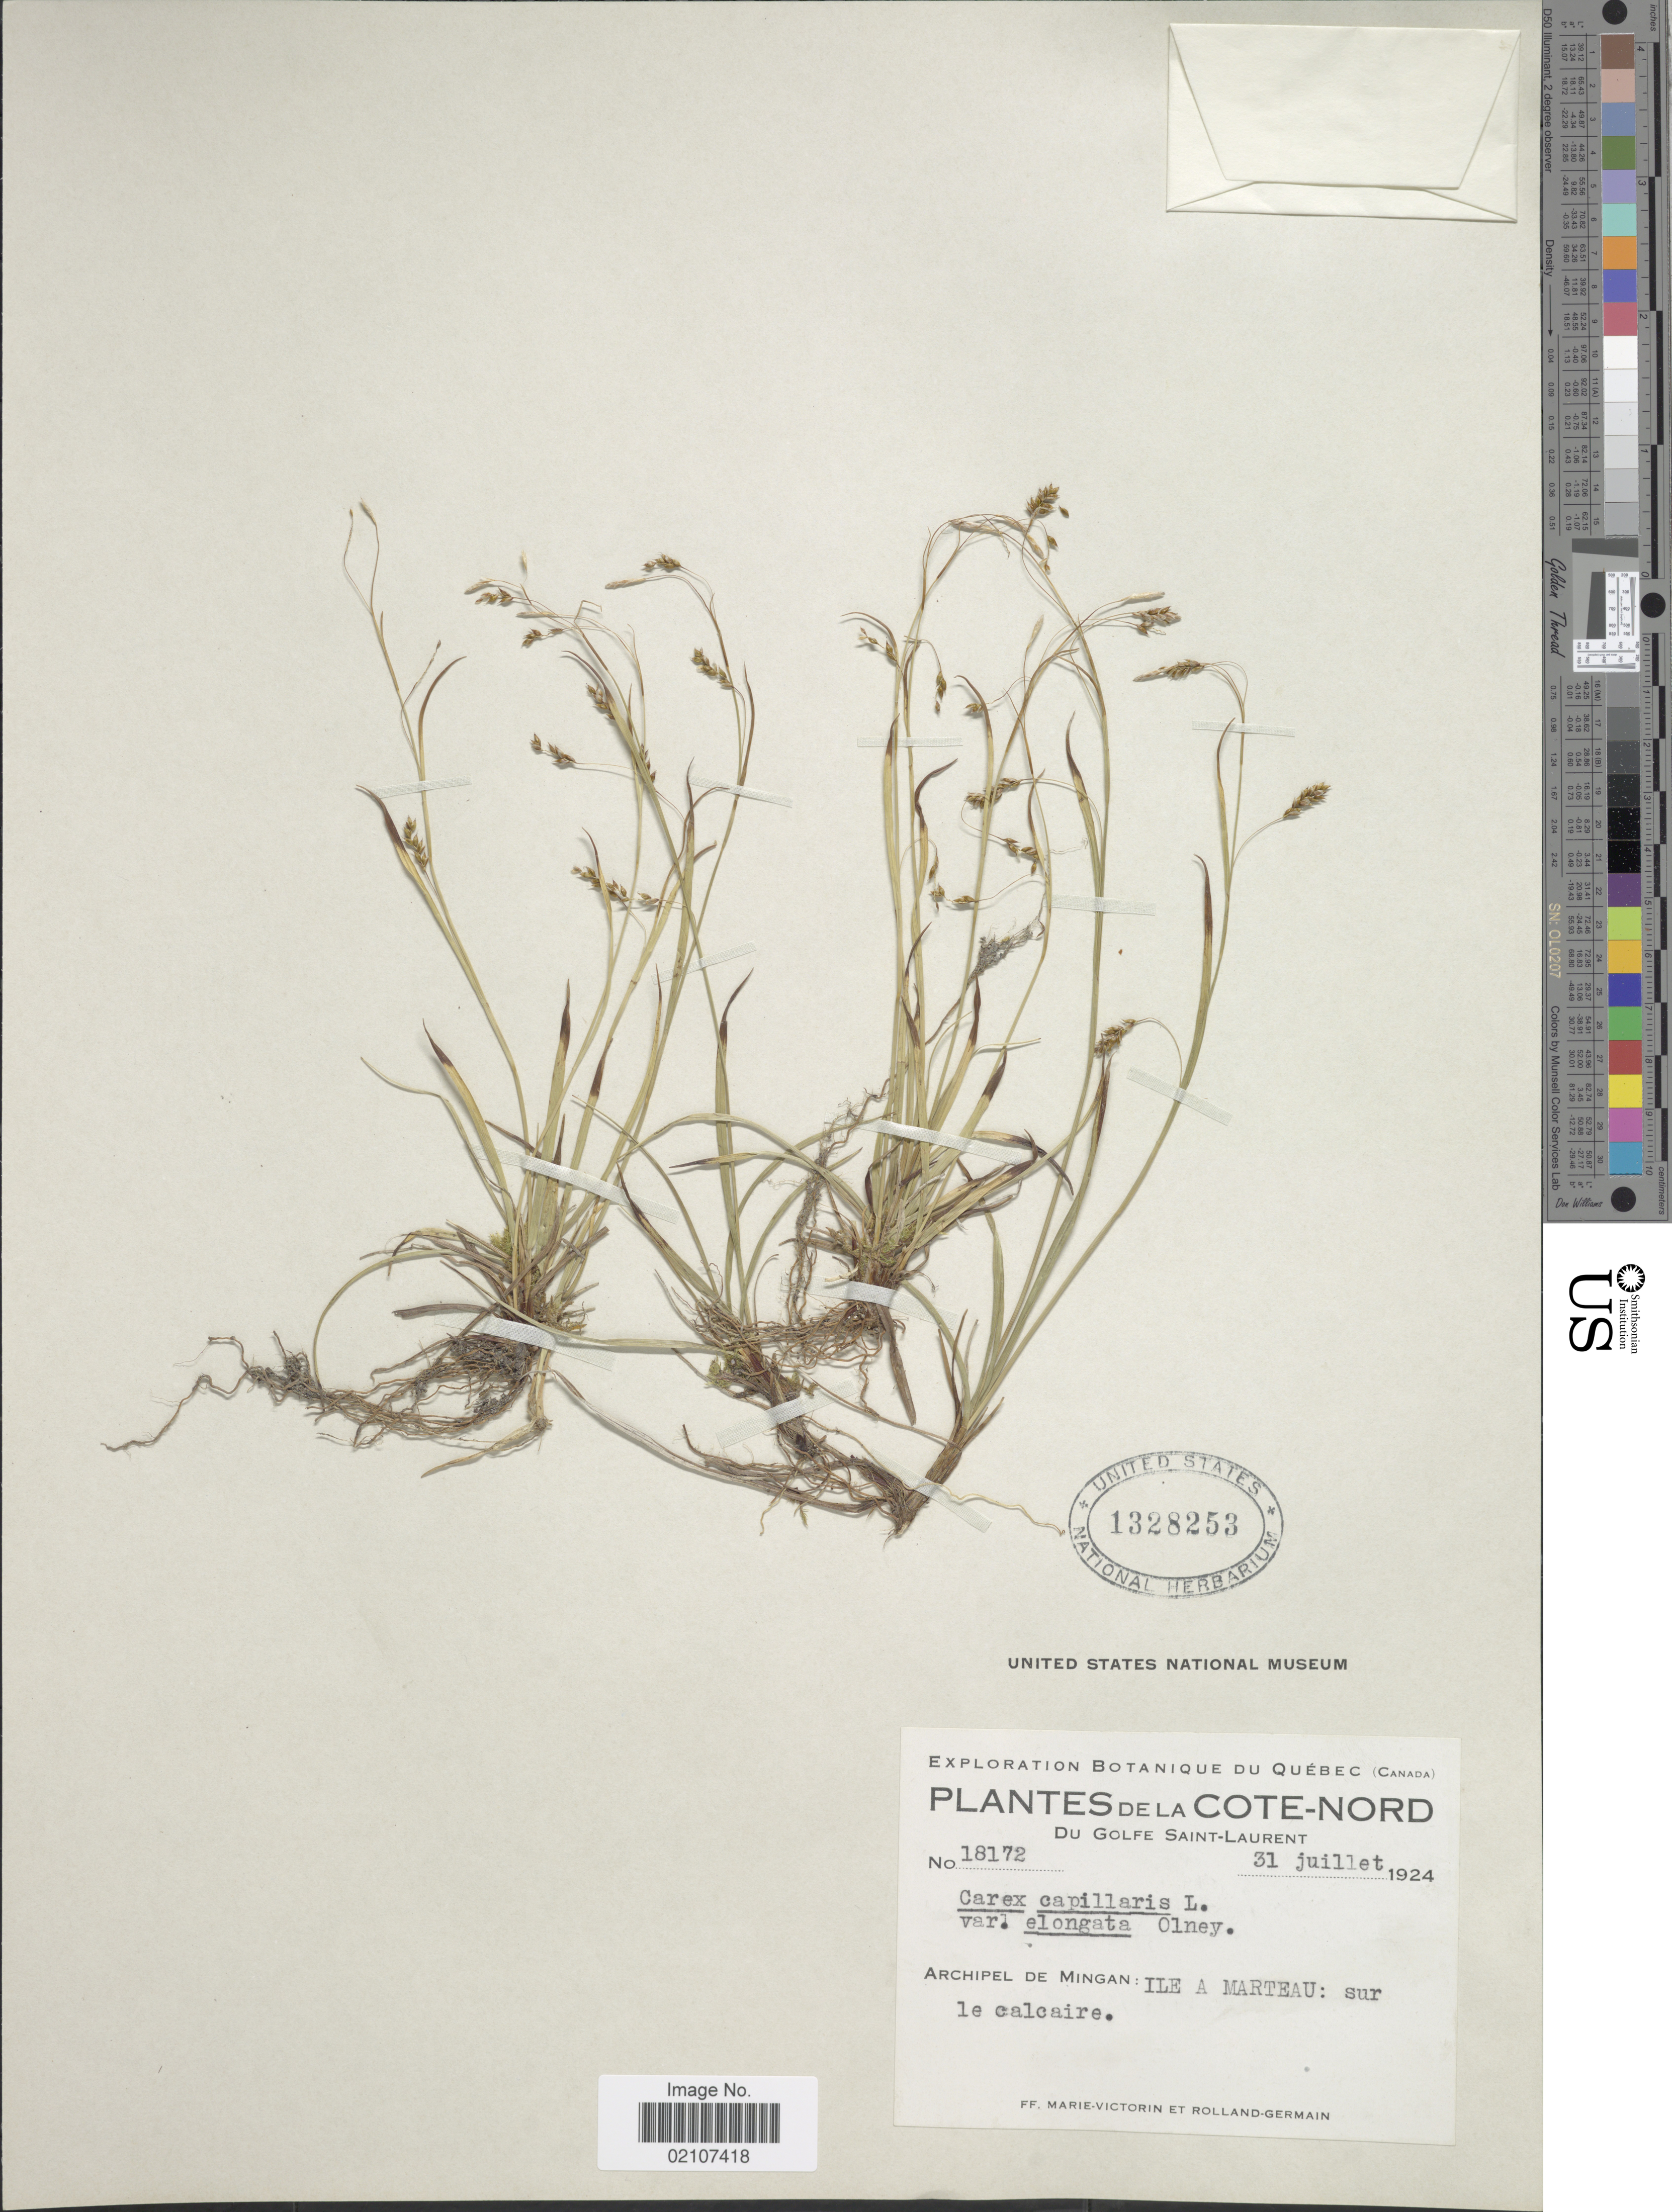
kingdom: Plantae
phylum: Tracheophyta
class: Liliopsida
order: Poales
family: Cyperaceae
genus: Carex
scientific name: Carex capillaris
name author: L.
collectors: F. Marie-Victorin & Rolland-Germain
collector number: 18172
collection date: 1924-07-31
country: Canada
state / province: Quebec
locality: De La Cote-Nord Du Golfe Saint-Laurent, Archipel De Mingan: Ile A Marteau: sur le calcaire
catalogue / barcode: US 1328253